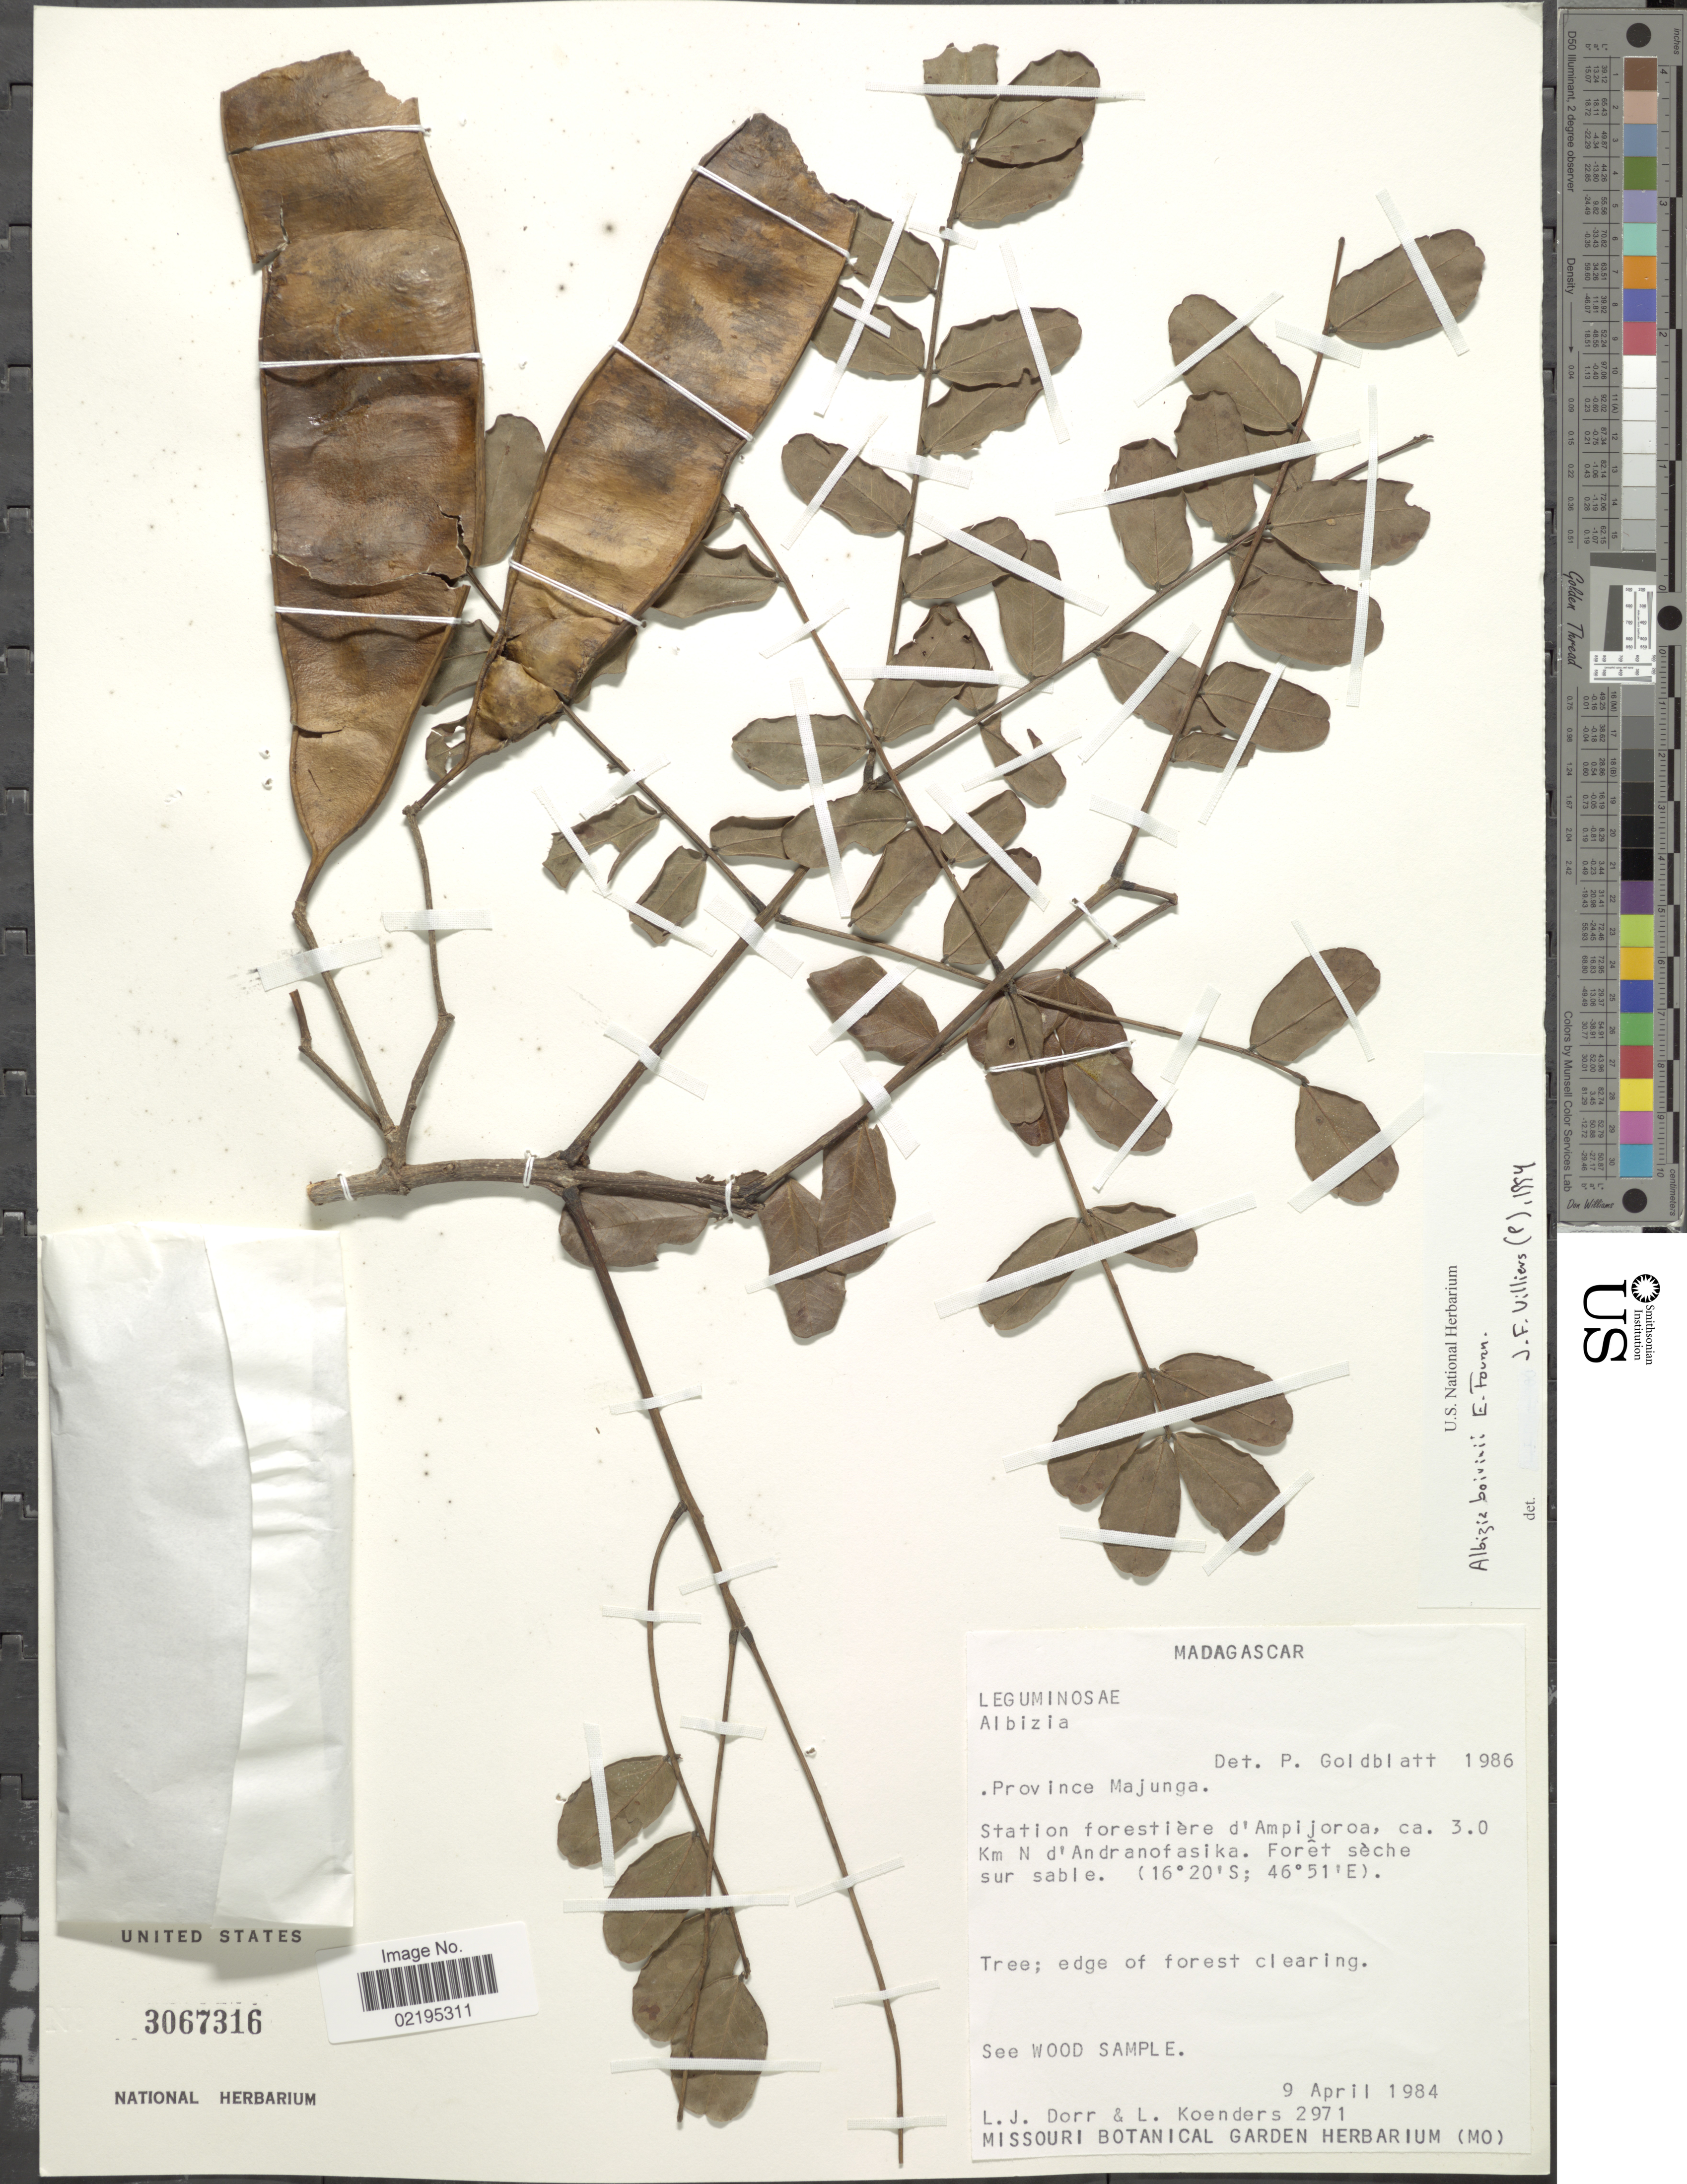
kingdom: Plantae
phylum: Tracheophyta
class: Magnoliopsida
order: Fabales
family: Fabaceae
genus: Albizia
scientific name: Albizia boivinii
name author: E. Fourn.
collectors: L. J. Dorr & L. Koenders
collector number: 2971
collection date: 1984-04-09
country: Madagascar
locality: Province Majunga, Station forestiere d'Ampijoroa, ca. 3.0 Km N d'Andranofasika. Foret seche sur sable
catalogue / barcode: US 3067316